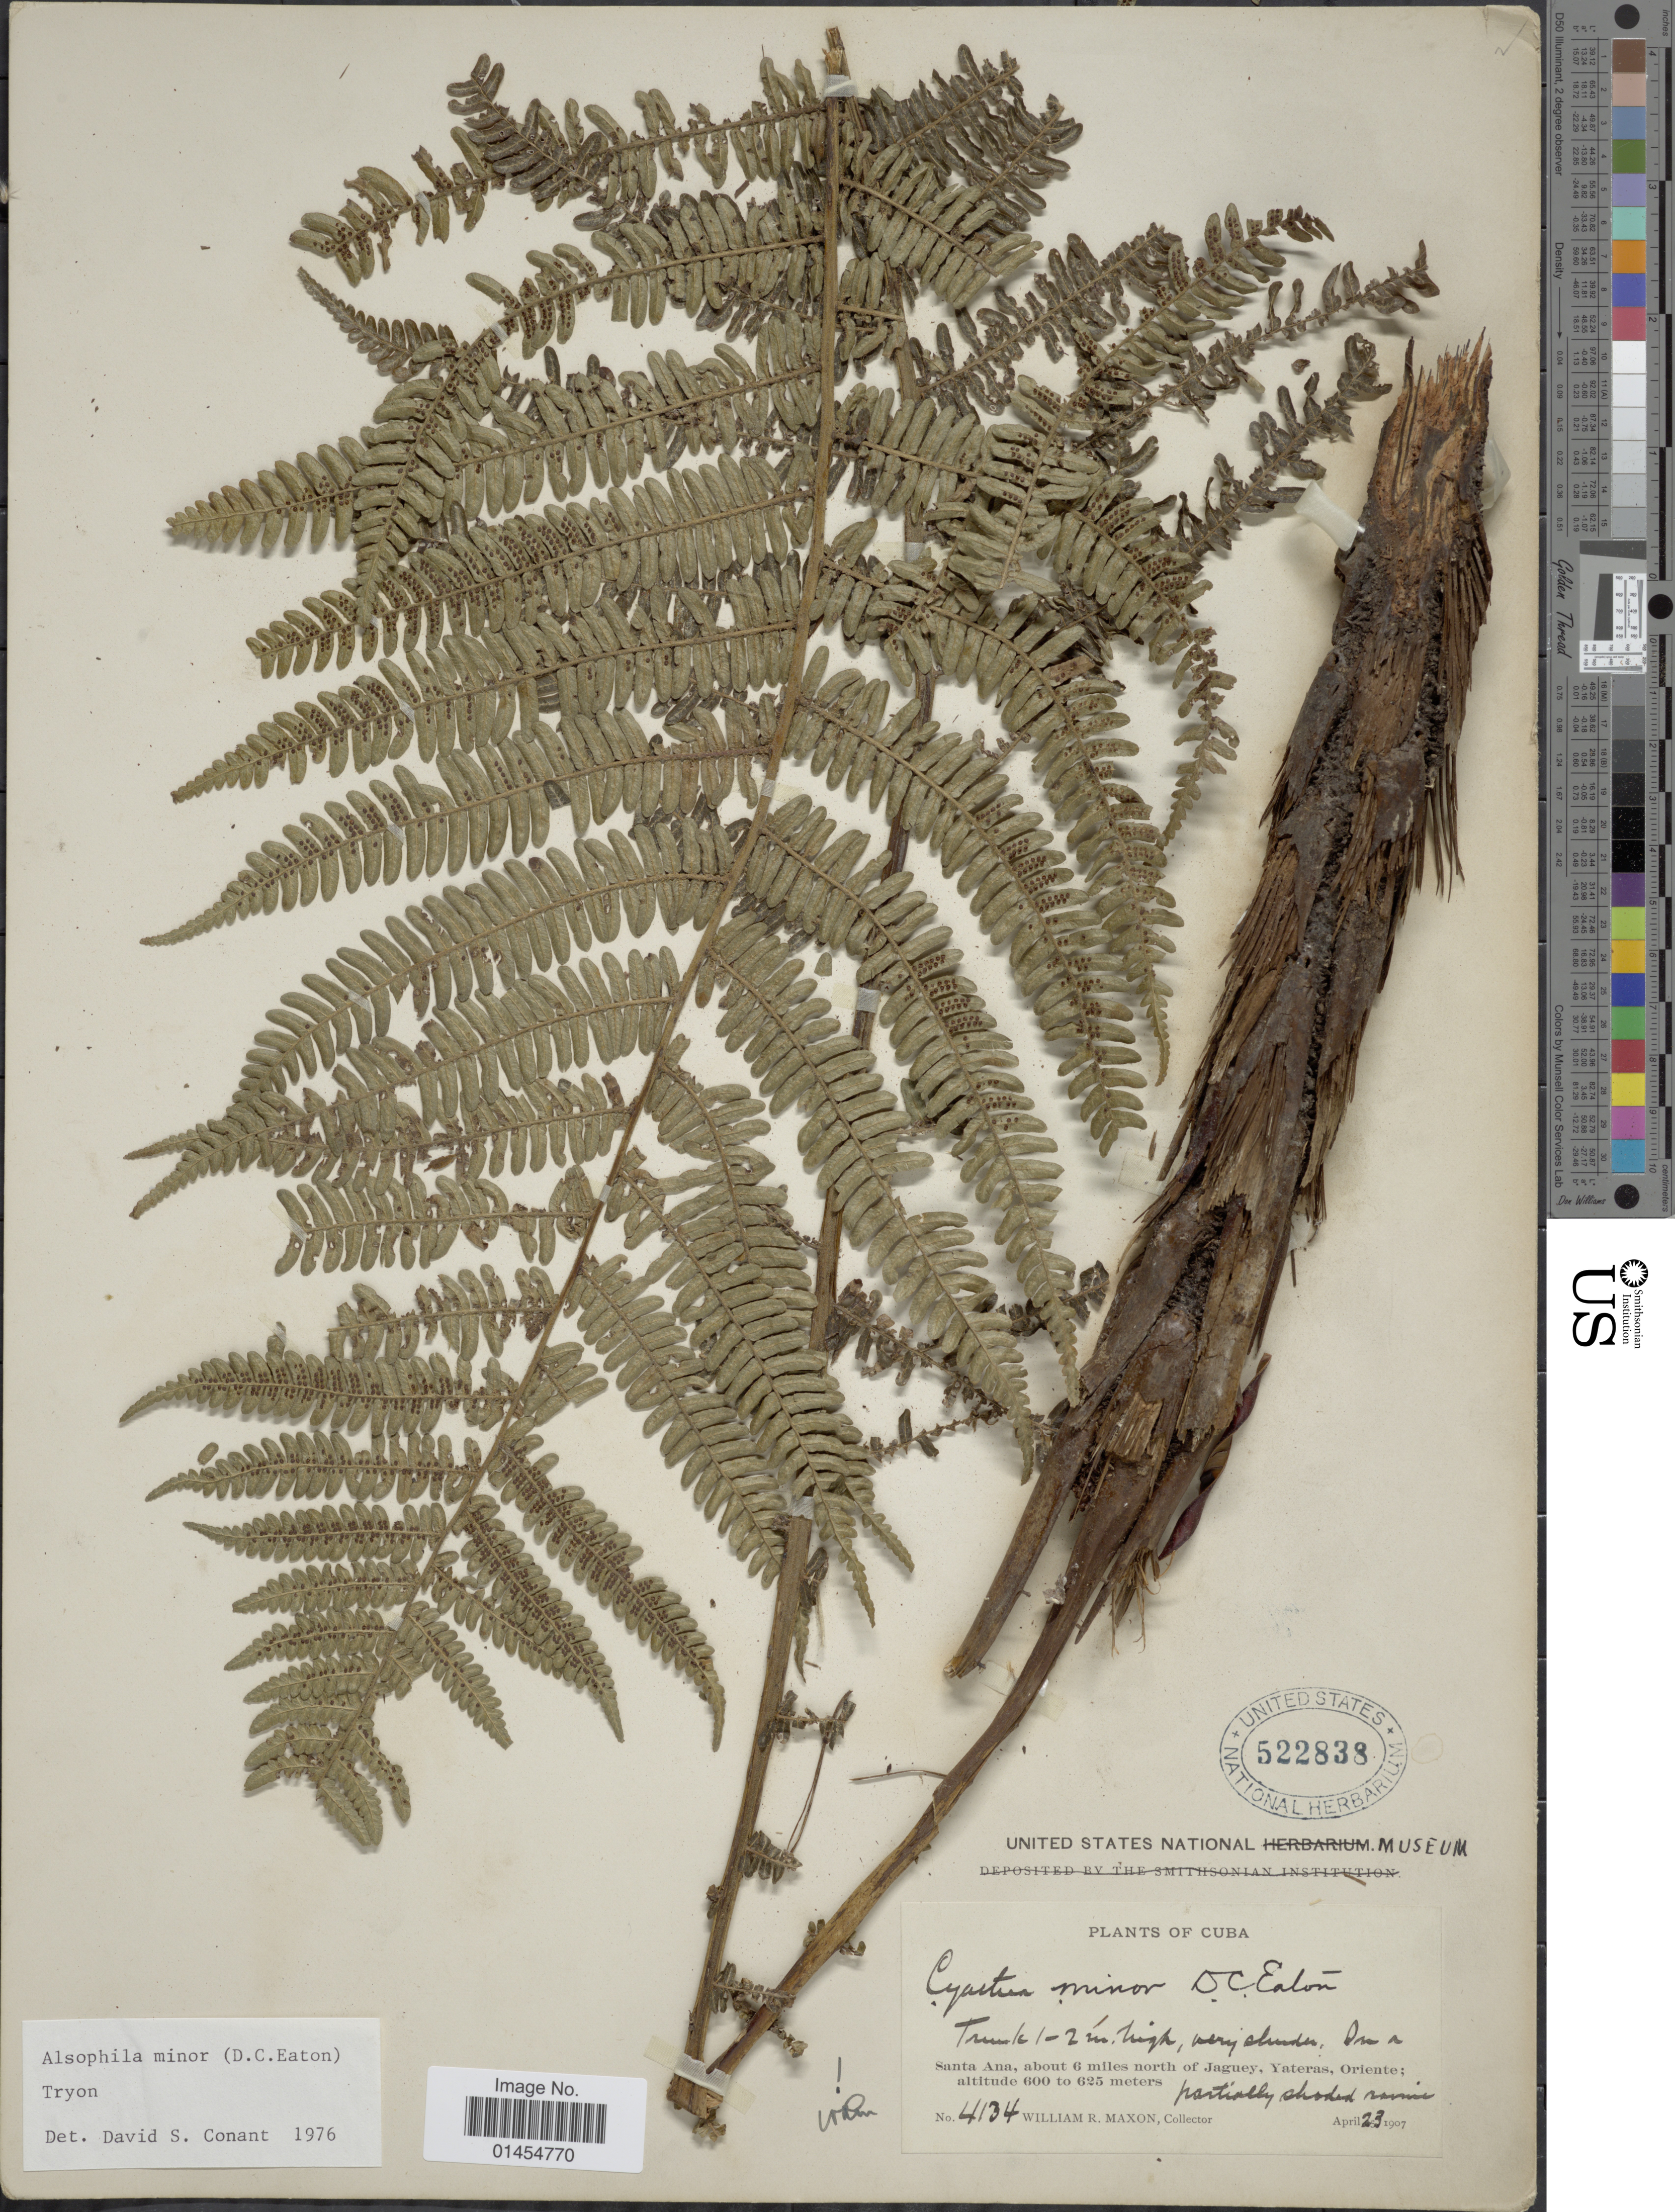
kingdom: Plantae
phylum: Tracheophyta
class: Polypodiopsida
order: Cyatheales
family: Cyatheaceae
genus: Alsophila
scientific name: Alsophila minor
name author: (D.C. Eaton) R.M. Tryon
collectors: W. R. Maxon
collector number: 4134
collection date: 1907-04-23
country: Cuba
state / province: Oriente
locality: Santa Ana, about 6 miles north of Jaguey, Yateras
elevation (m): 600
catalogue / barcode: US 522838